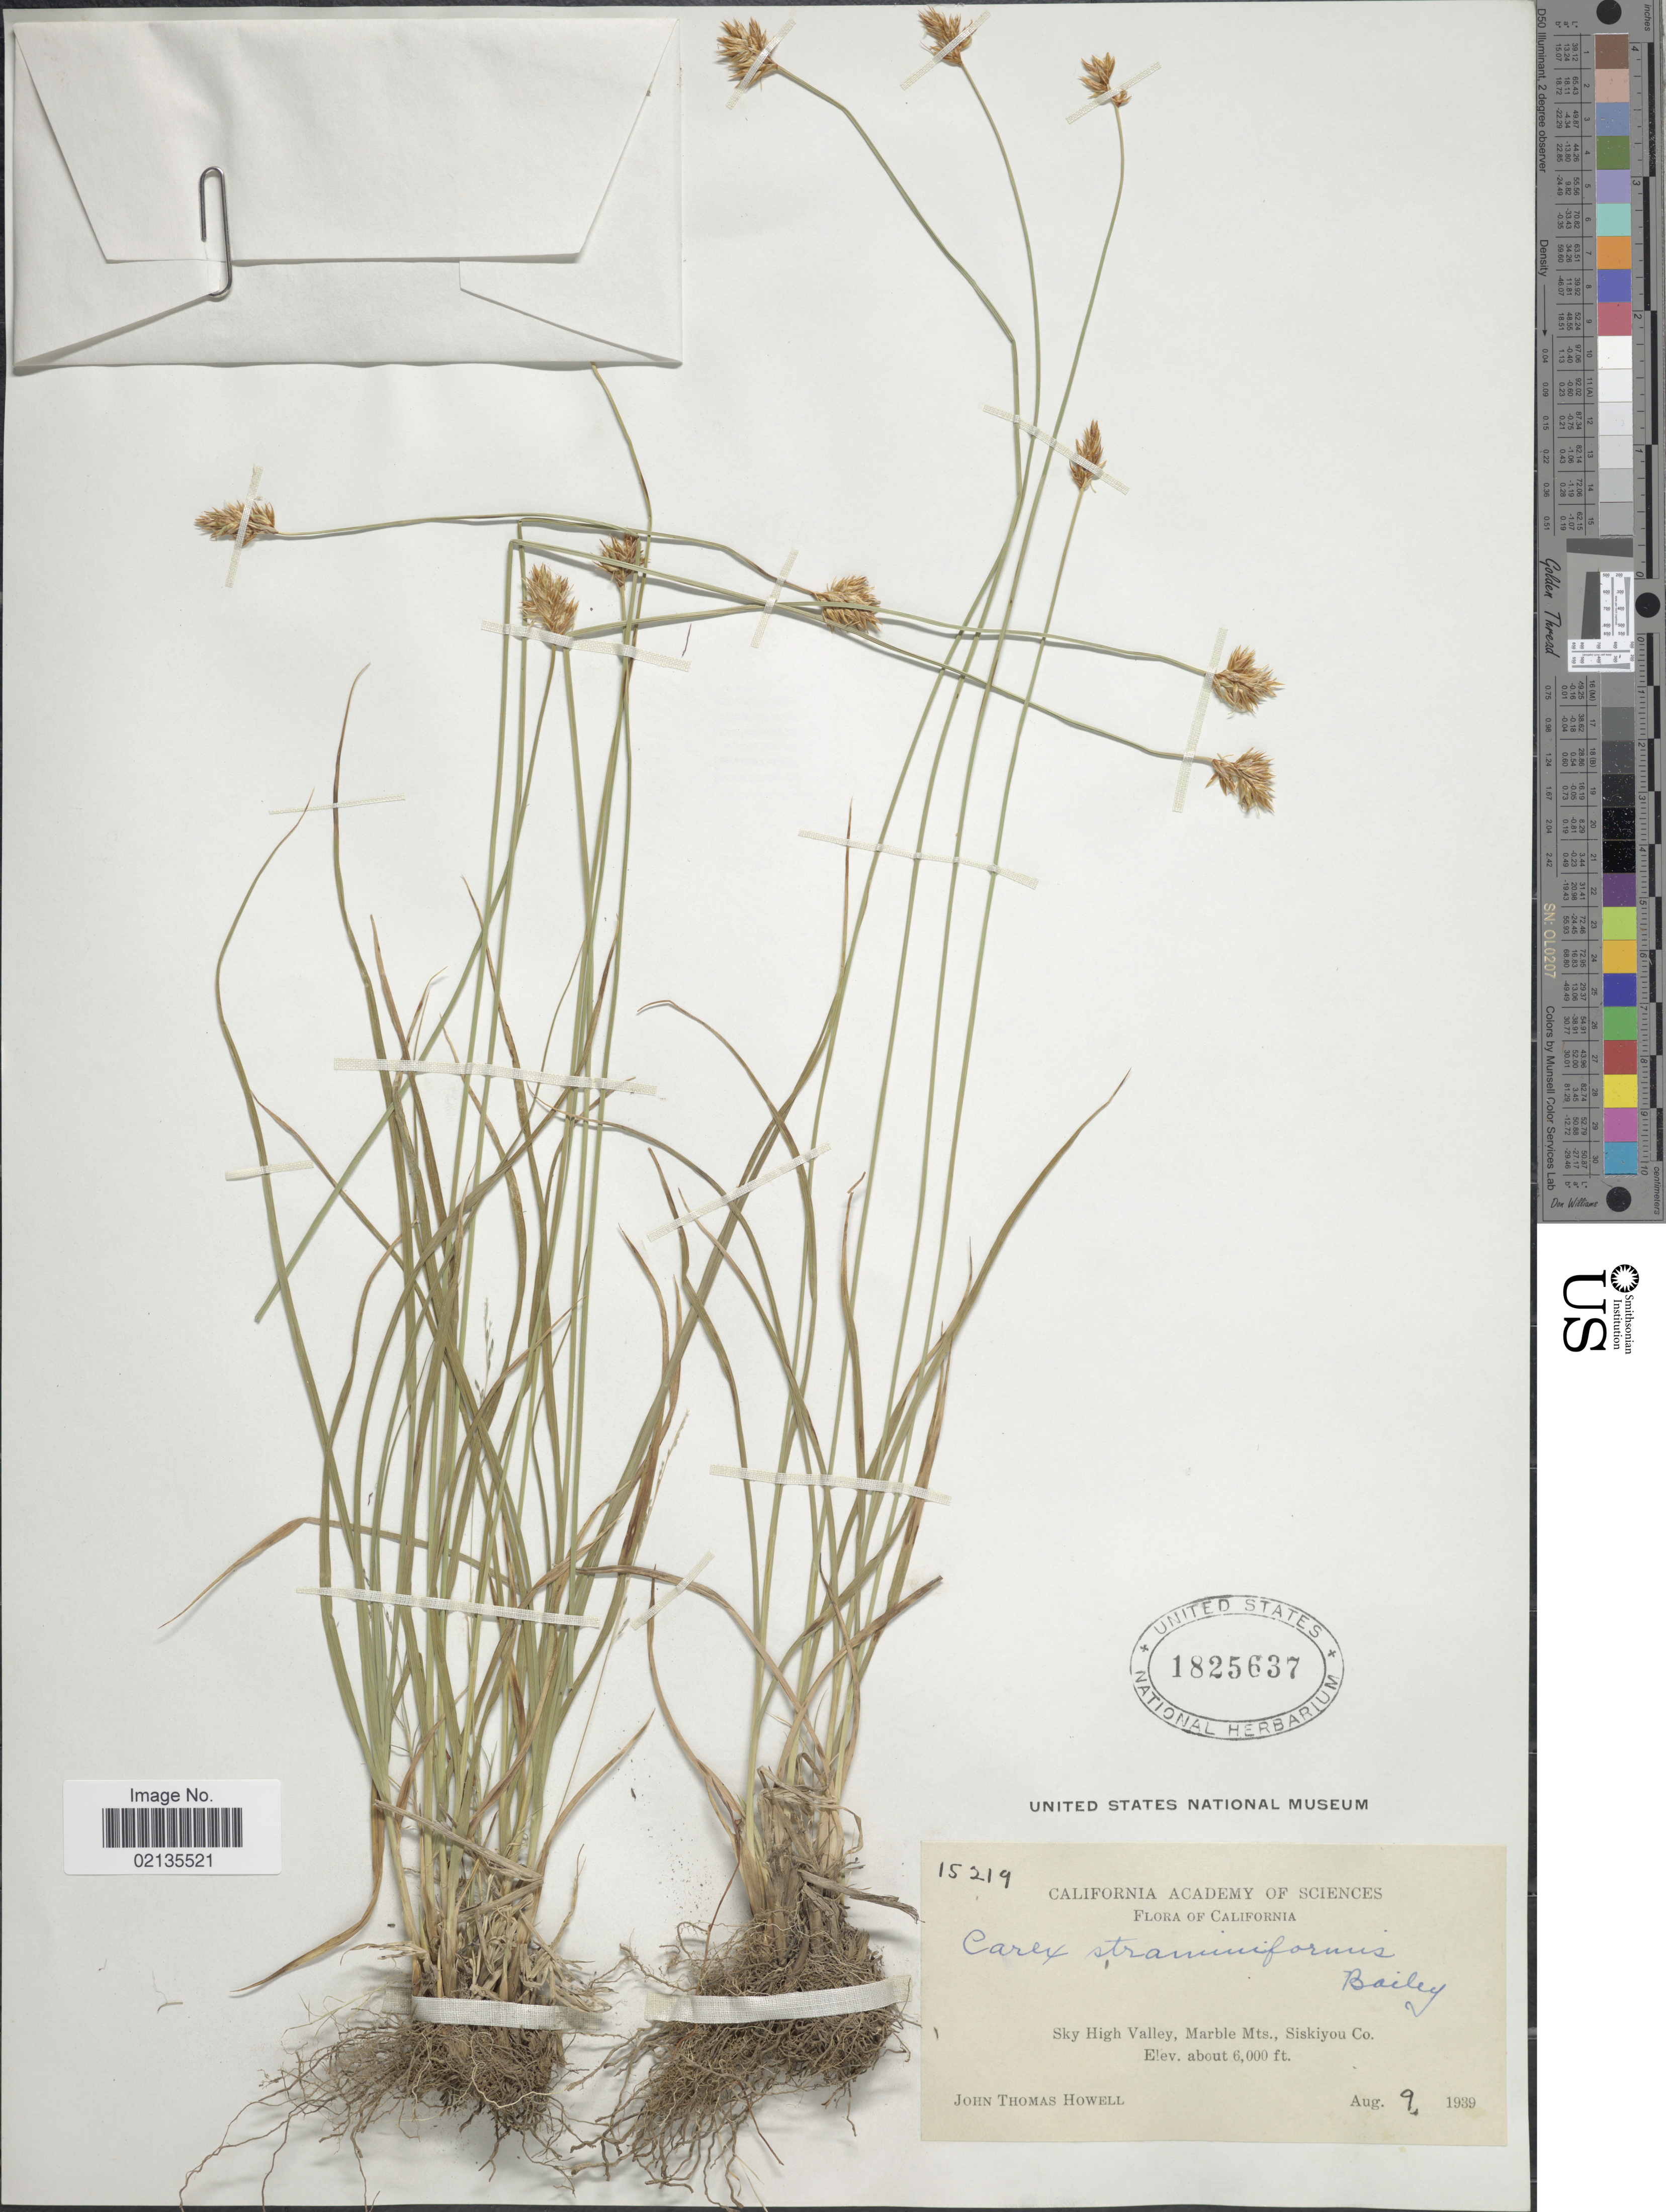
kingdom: Plantae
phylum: Tracheophyta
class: Liliopsida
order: Poales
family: Cyperaceae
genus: Carex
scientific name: Carex straminiformis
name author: L.H. Bailey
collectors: J. T. Howell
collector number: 15219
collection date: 1939-08-09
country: United States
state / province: California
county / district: Siskiyou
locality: Sky High Valley, Marble Mts., Siskiyou Co.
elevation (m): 1829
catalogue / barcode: US 1825637